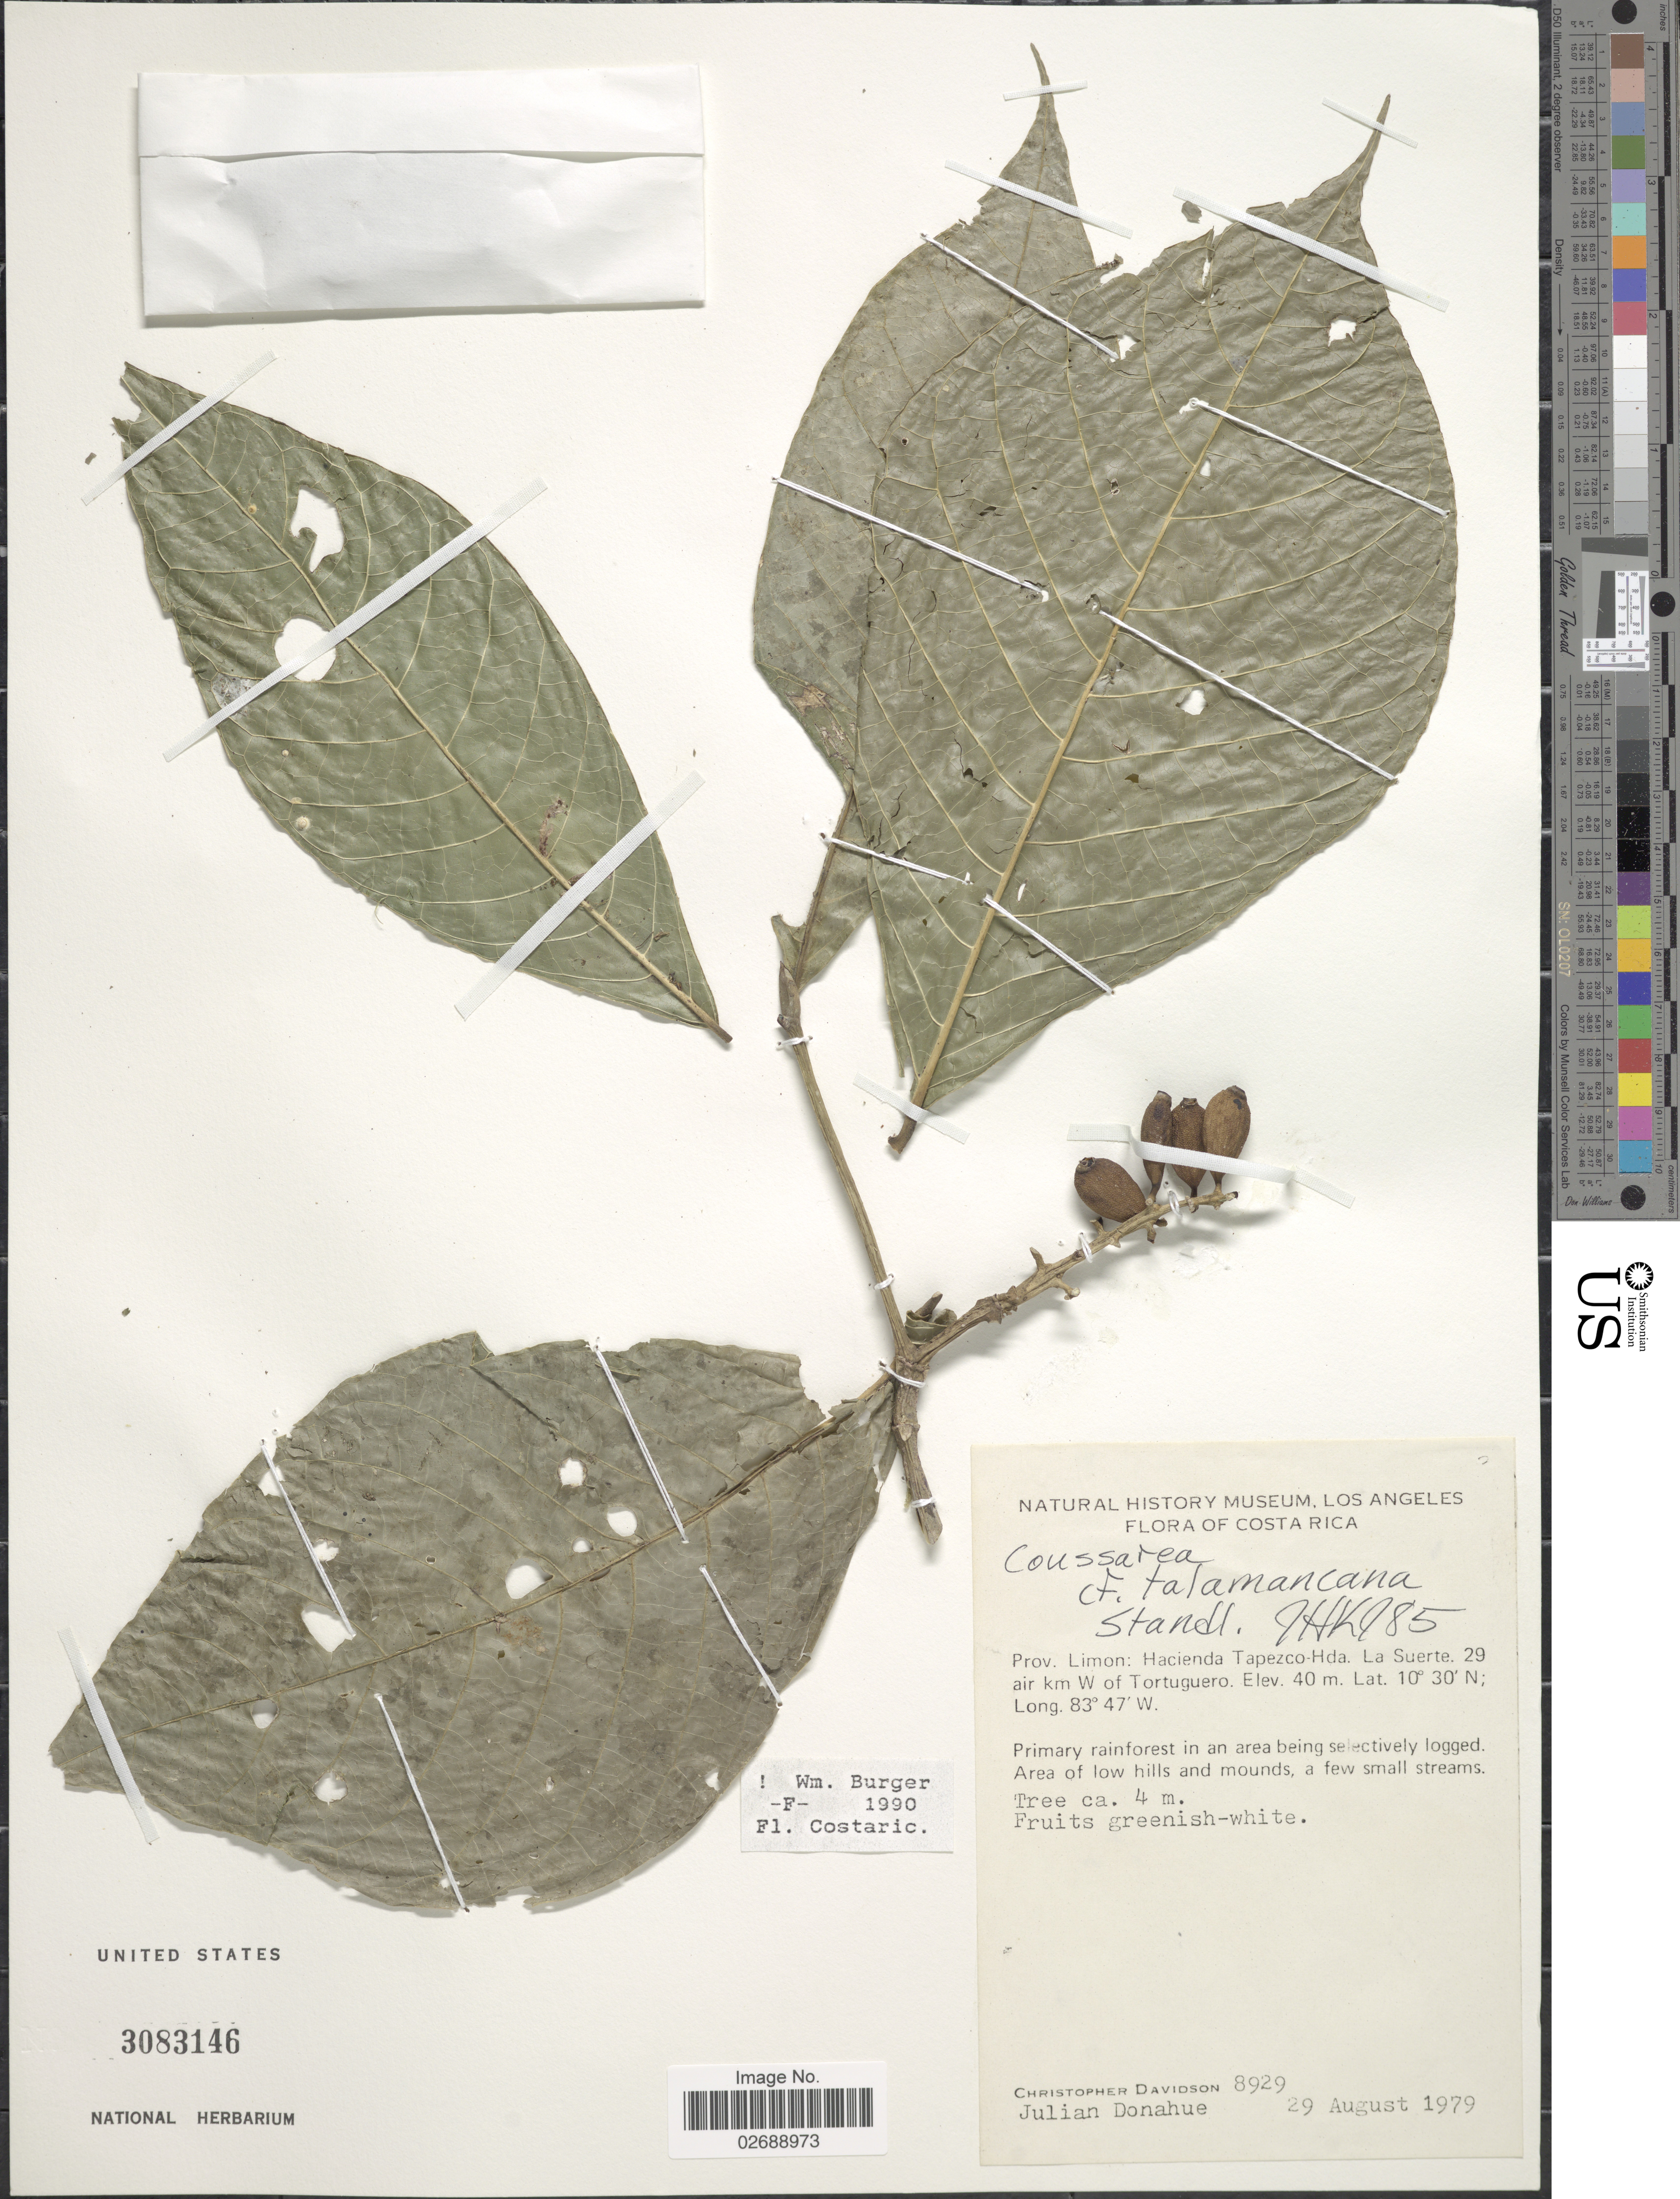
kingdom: Plantae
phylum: Tracheophyta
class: Magnoliopsida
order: Gentianales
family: Rubiaceae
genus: Coussarea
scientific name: Coussarea talamancana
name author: Standl.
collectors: C. Davidson & J. Donahue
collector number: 8929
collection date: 1979-08-29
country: Costa Rica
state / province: Limón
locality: Hacienda Tapezco-Hda. La Suerte. 29 air km W of Tortuguero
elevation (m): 40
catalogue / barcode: US 3083146